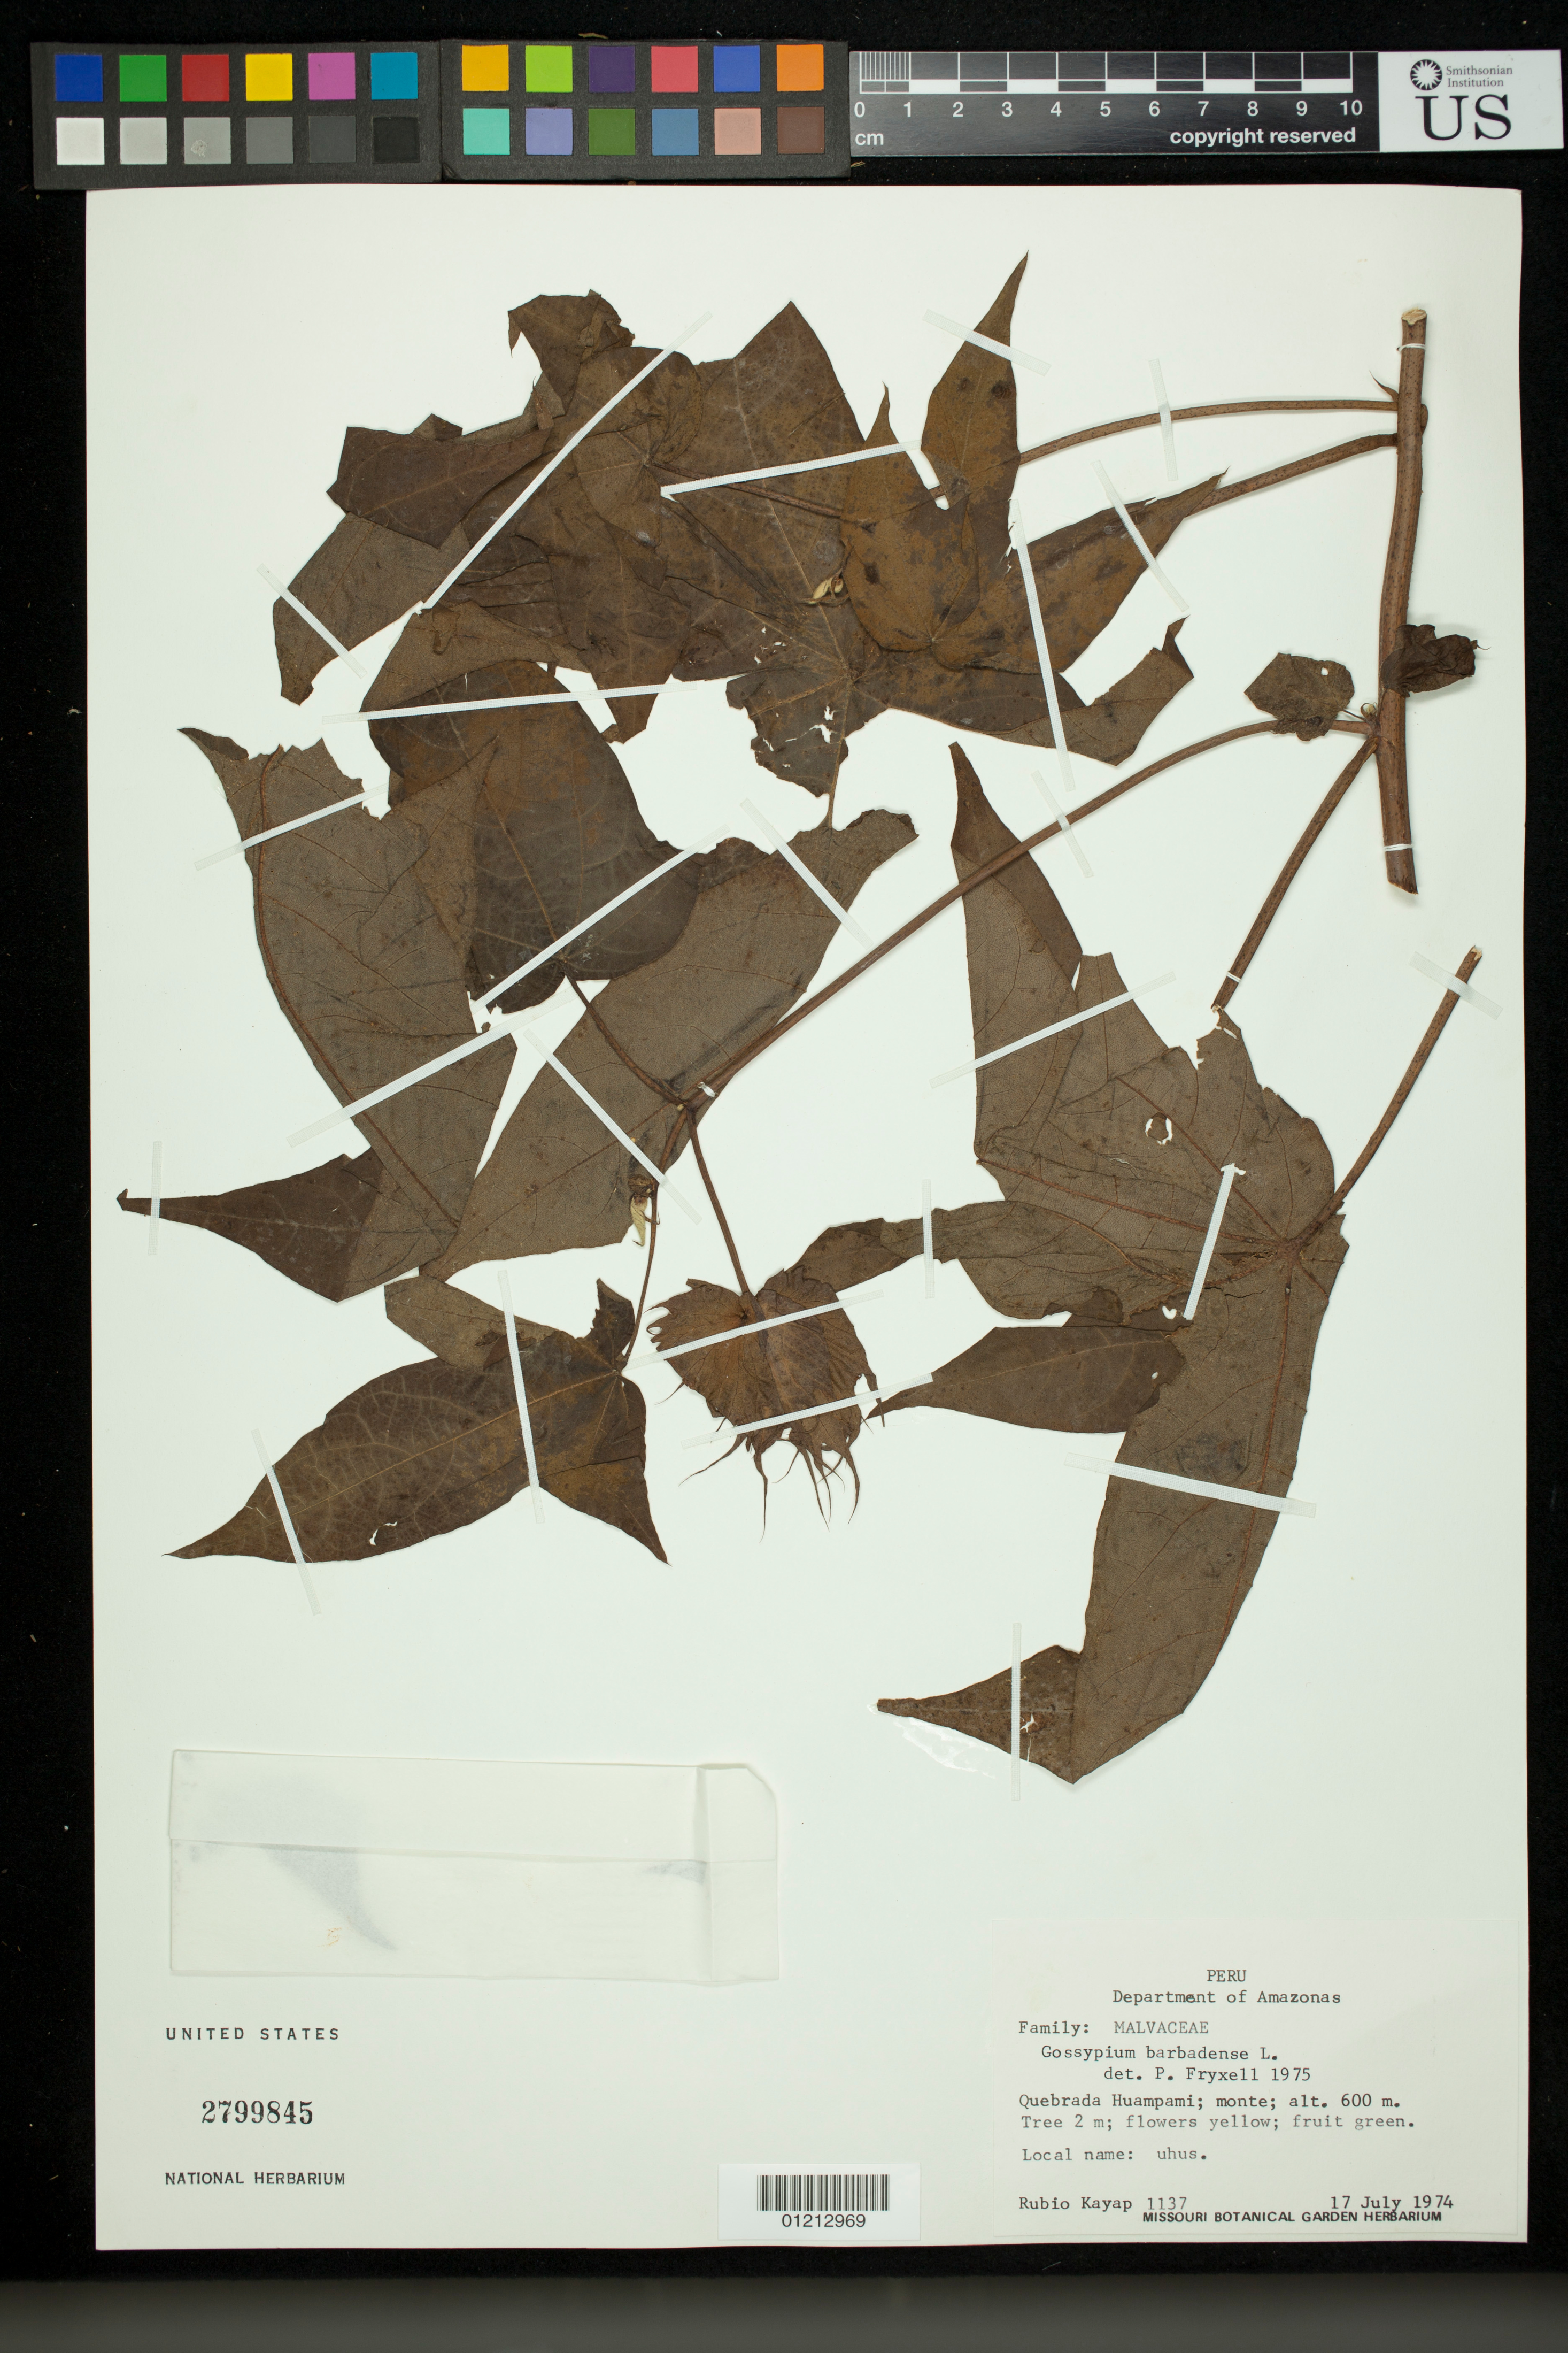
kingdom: Plantae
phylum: Tracheophyta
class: Magnoliopsida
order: Malvales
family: Malvaceae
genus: Gossypium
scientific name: Gossypium barbadense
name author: L.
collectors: R. Kayap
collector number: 1137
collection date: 1974-07-17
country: Peru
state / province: Amazonas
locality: Quebrada Huampami; monte.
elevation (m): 600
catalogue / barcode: US 2799845